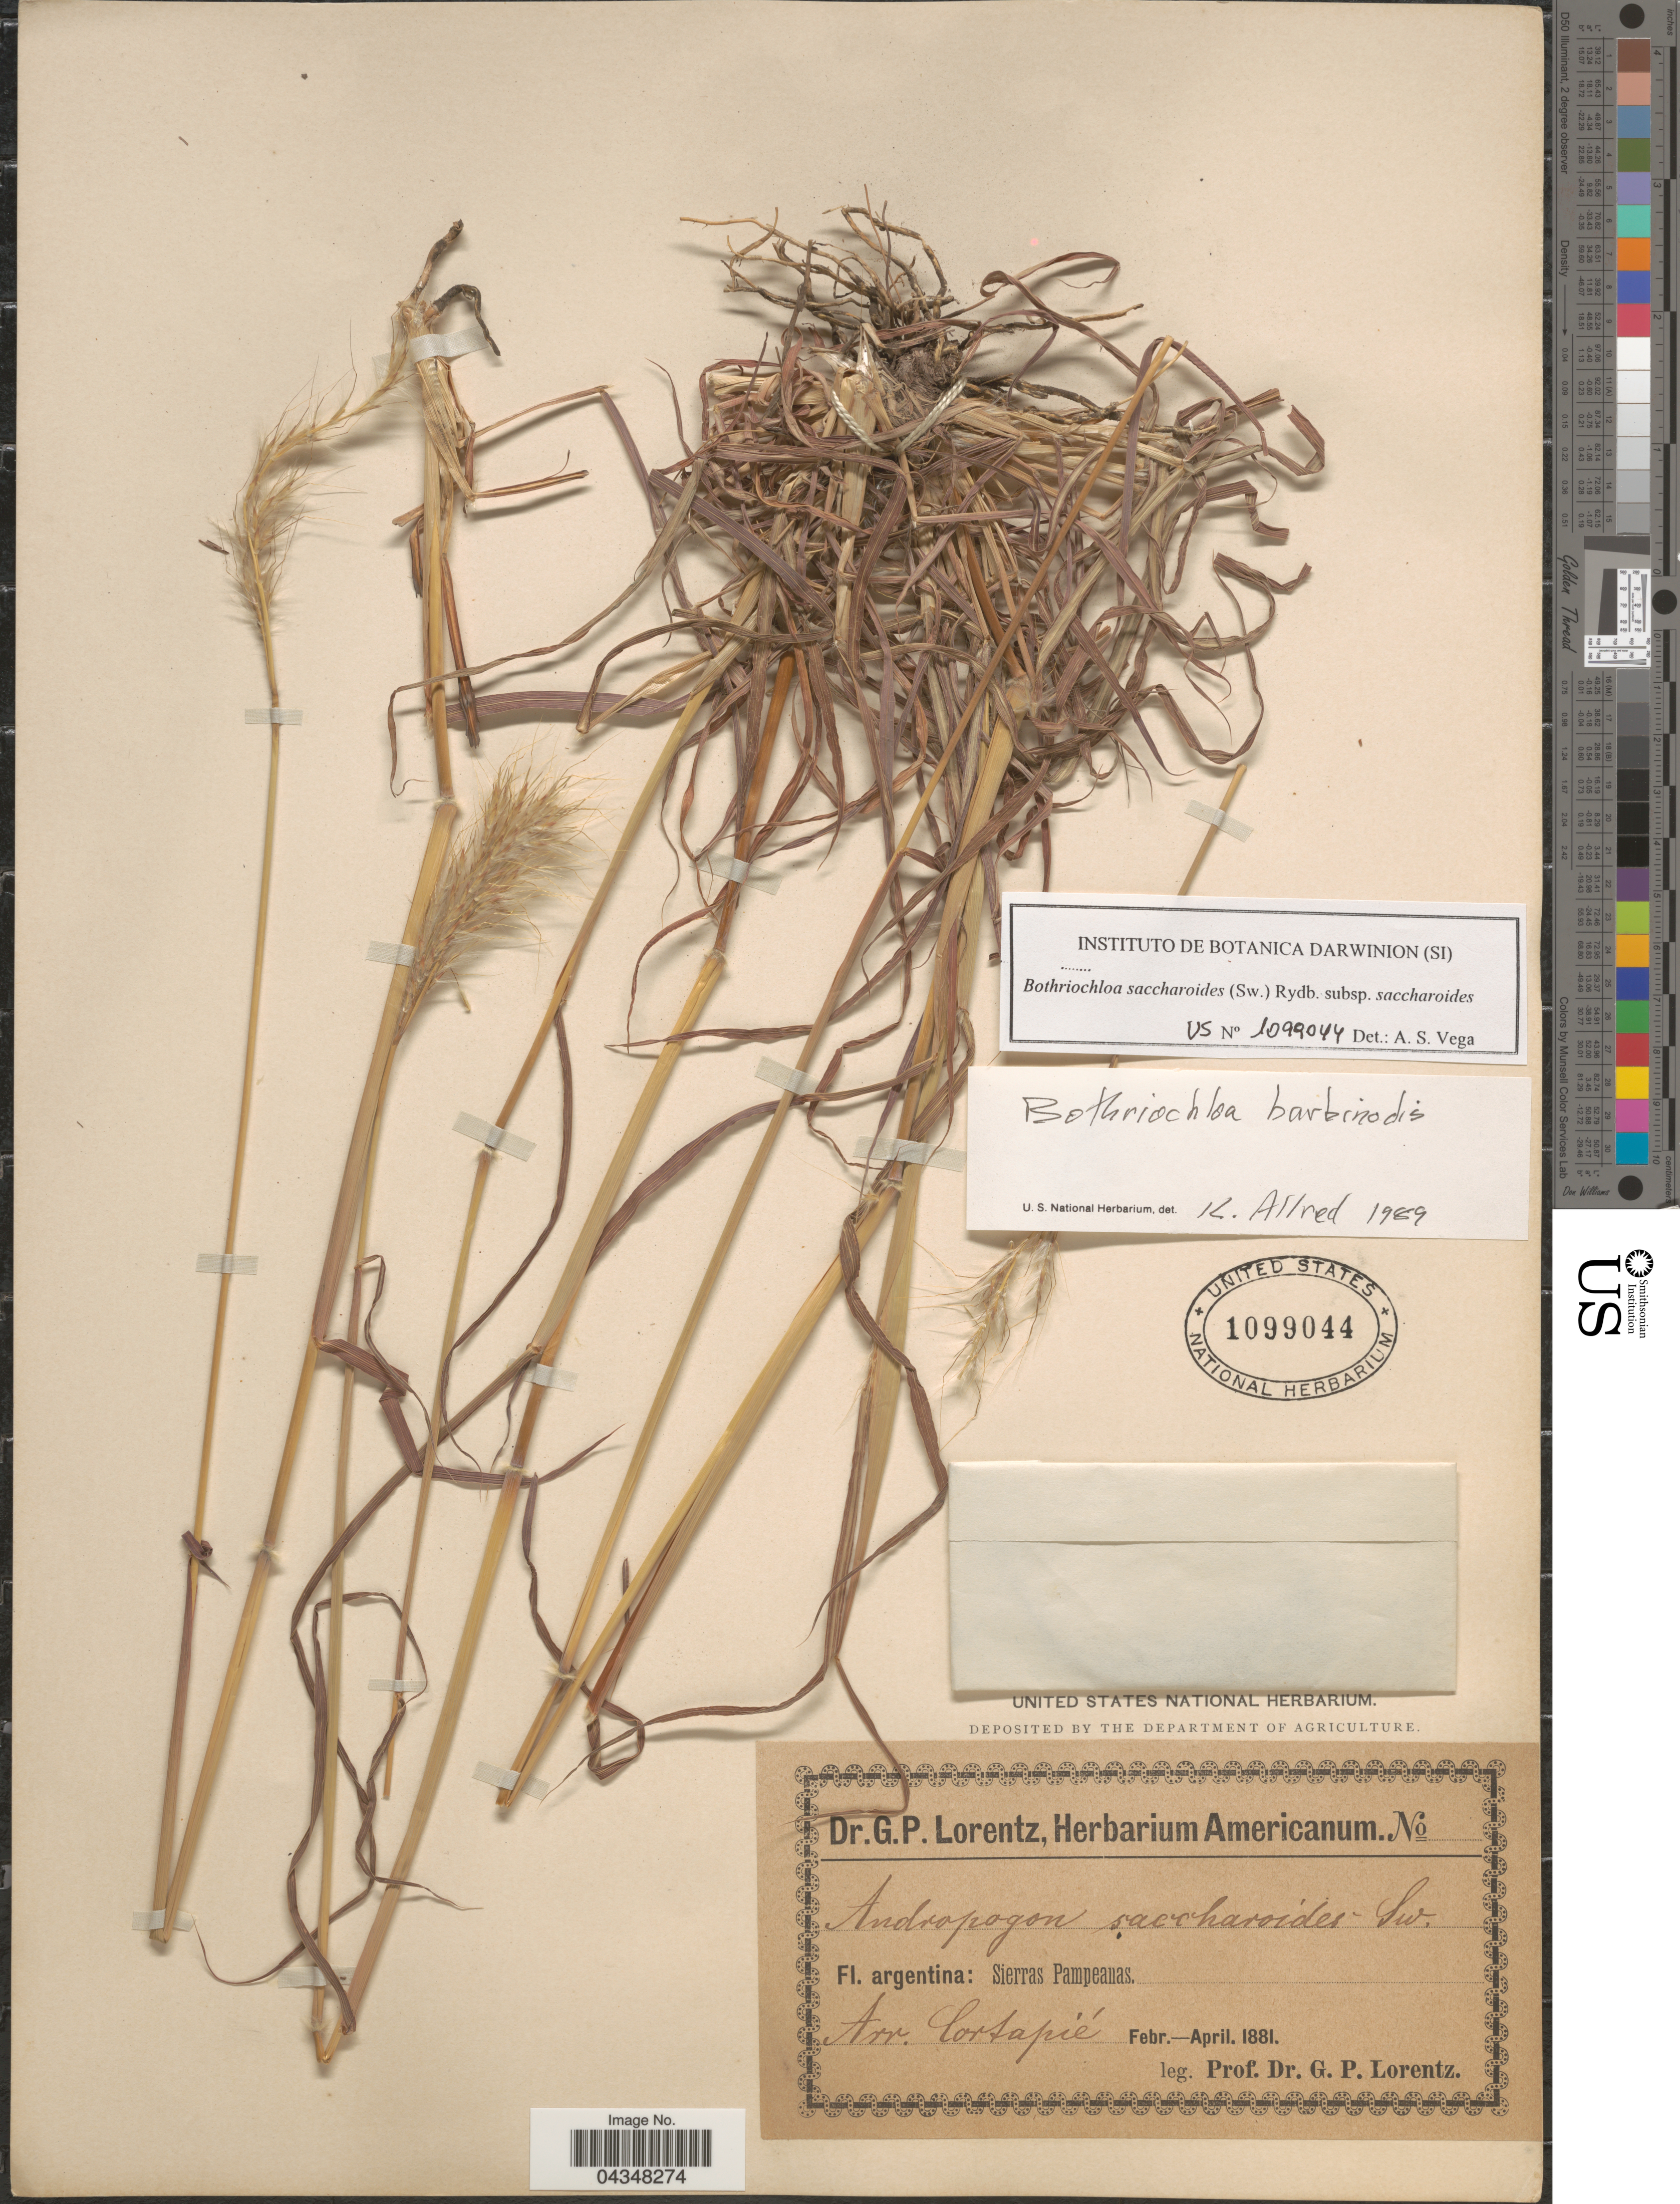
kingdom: Plantae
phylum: Tracheophyta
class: Liliopsida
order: Poales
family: Poaceae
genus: Bothriochloa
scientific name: Bothriochloa laguroides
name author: (DC.) Herter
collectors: G. Lorentz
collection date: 1881-02/1881-04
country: Argentina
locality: Sierras Pampeanas. Arr. Cortapié.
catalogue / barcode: US 1099044